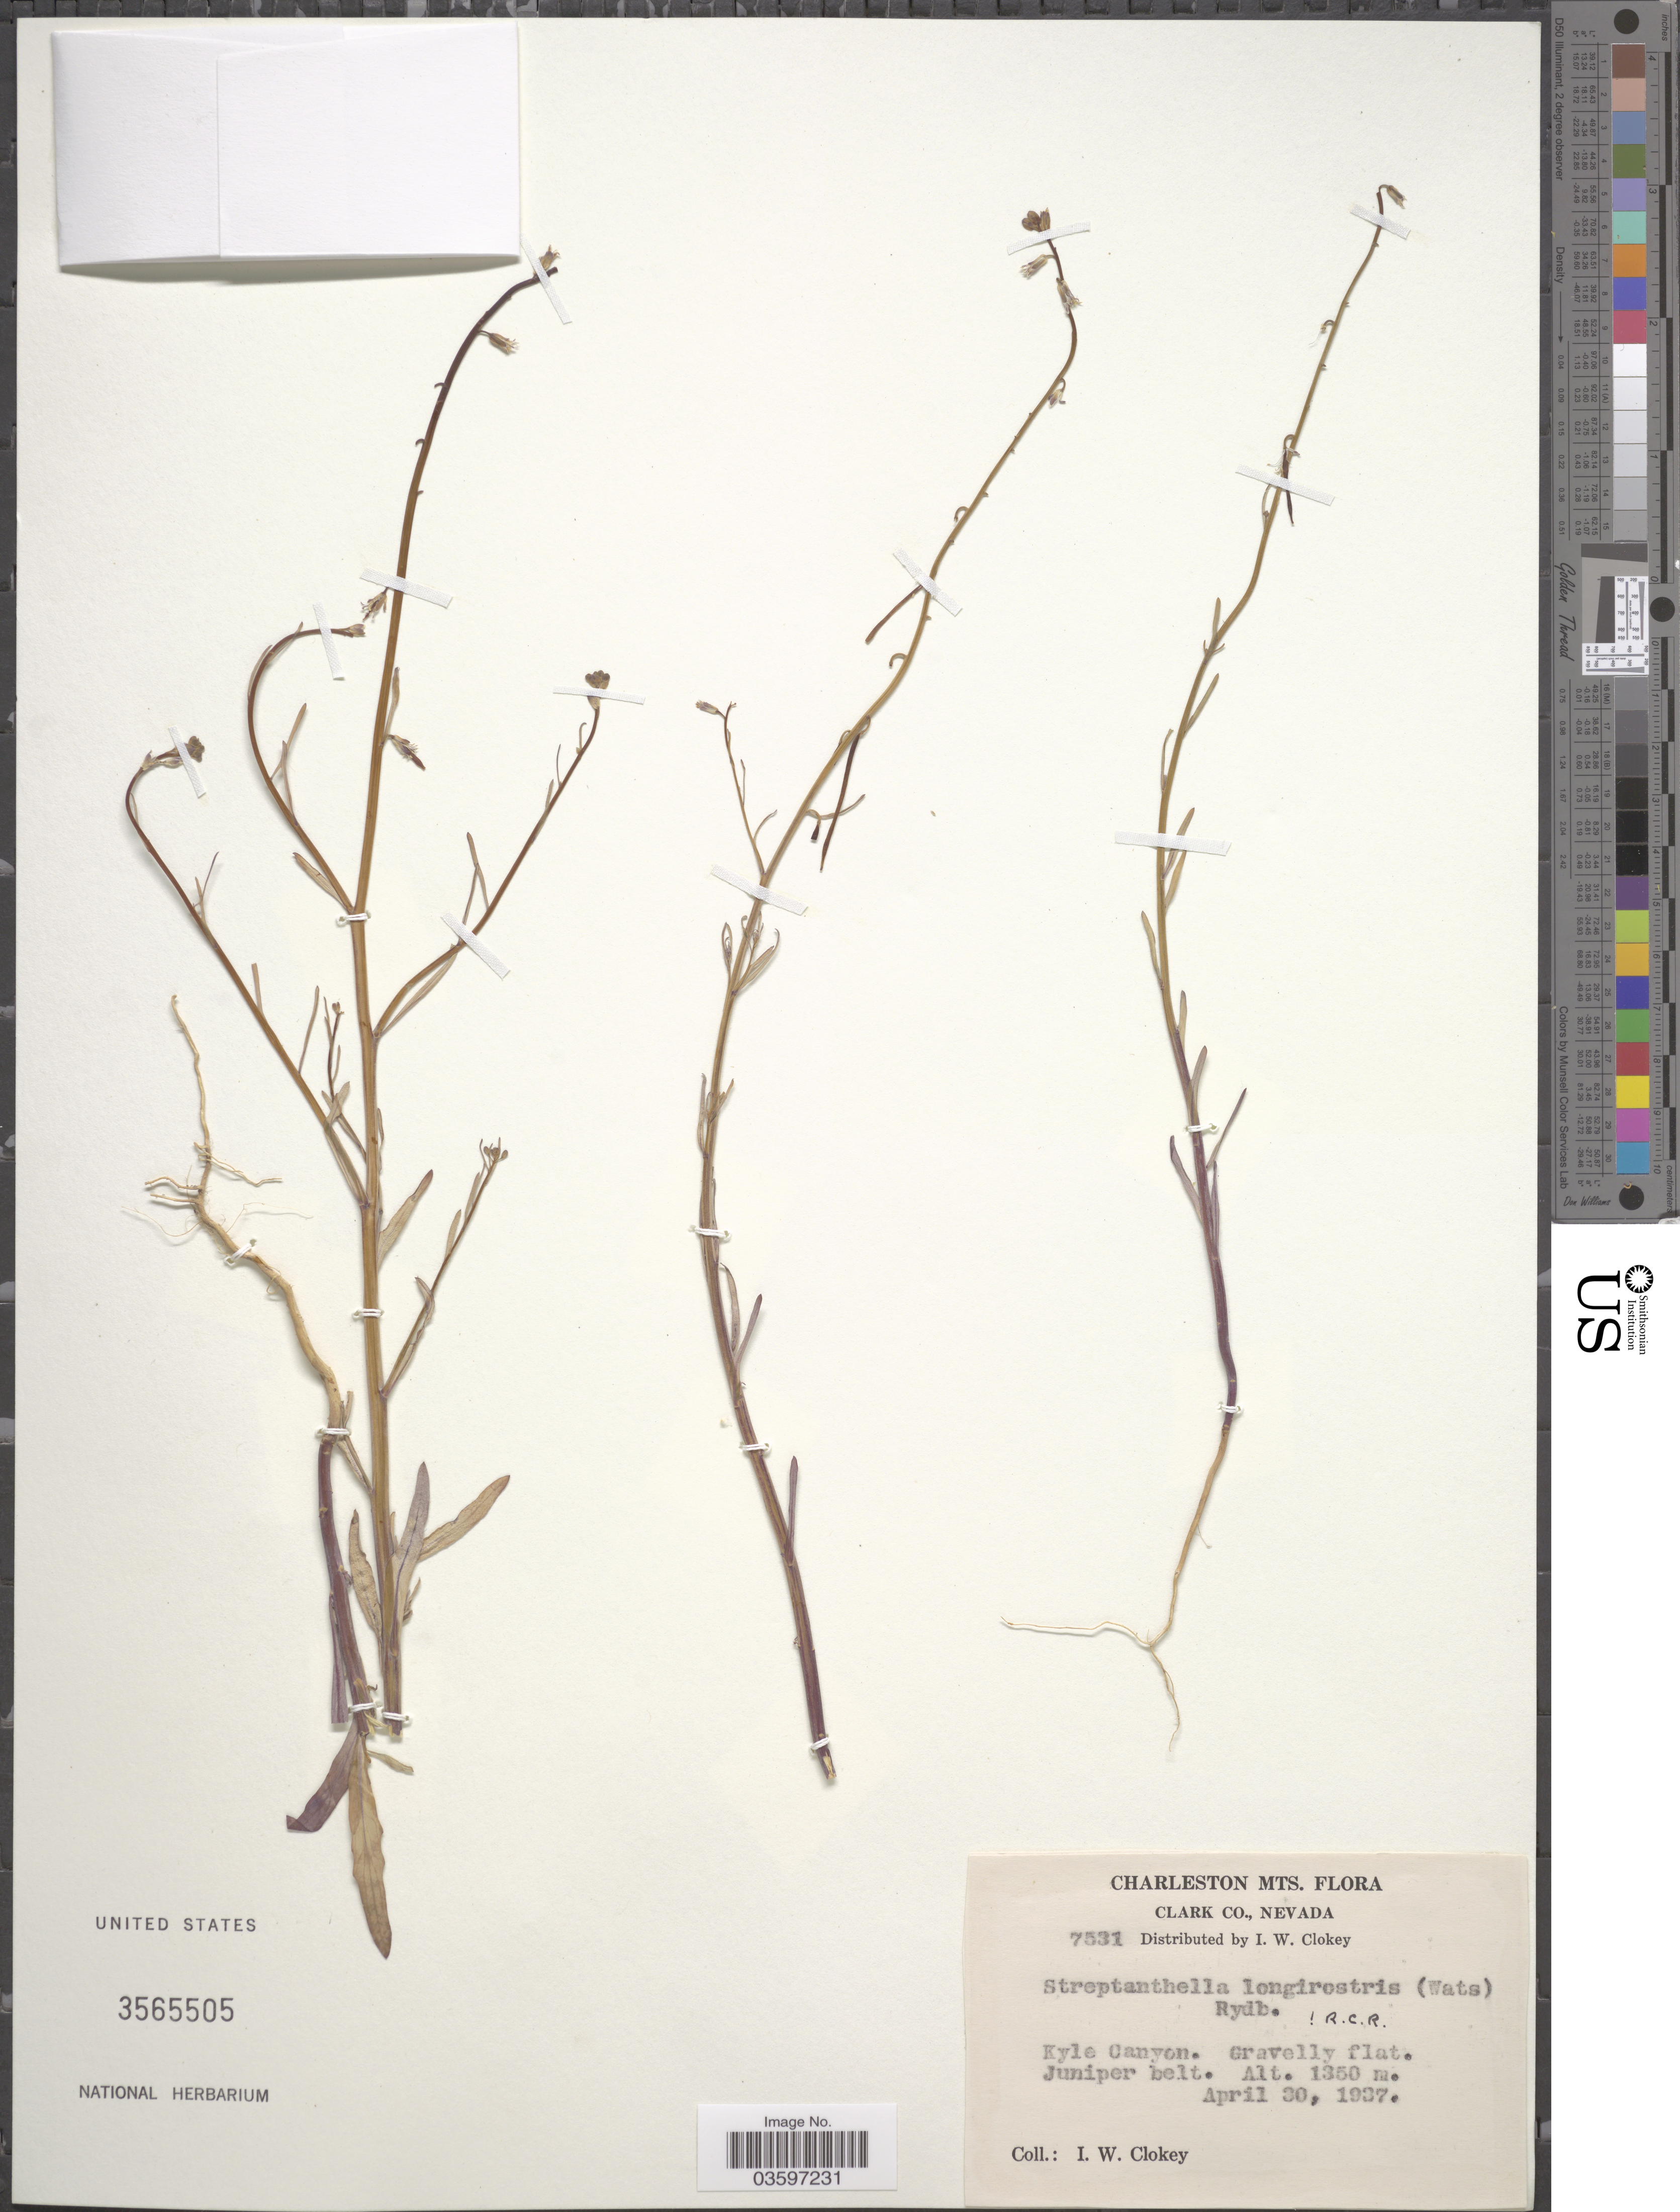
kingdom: Plantae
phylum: Tracheophyta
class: Magnoliopsida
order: Brassicales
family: Brassicaceae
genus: Streptanthella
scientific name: Streptanthella longirostris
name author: (S. Watson) Rydb.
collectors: I. W. Clokey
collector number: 7531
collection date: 1937-04-30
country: United States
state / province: Nevada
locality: Charleston Mts. Clark Co. Kyle Canyon. Juniper belt.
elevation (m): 1350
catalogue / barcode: US 3565505